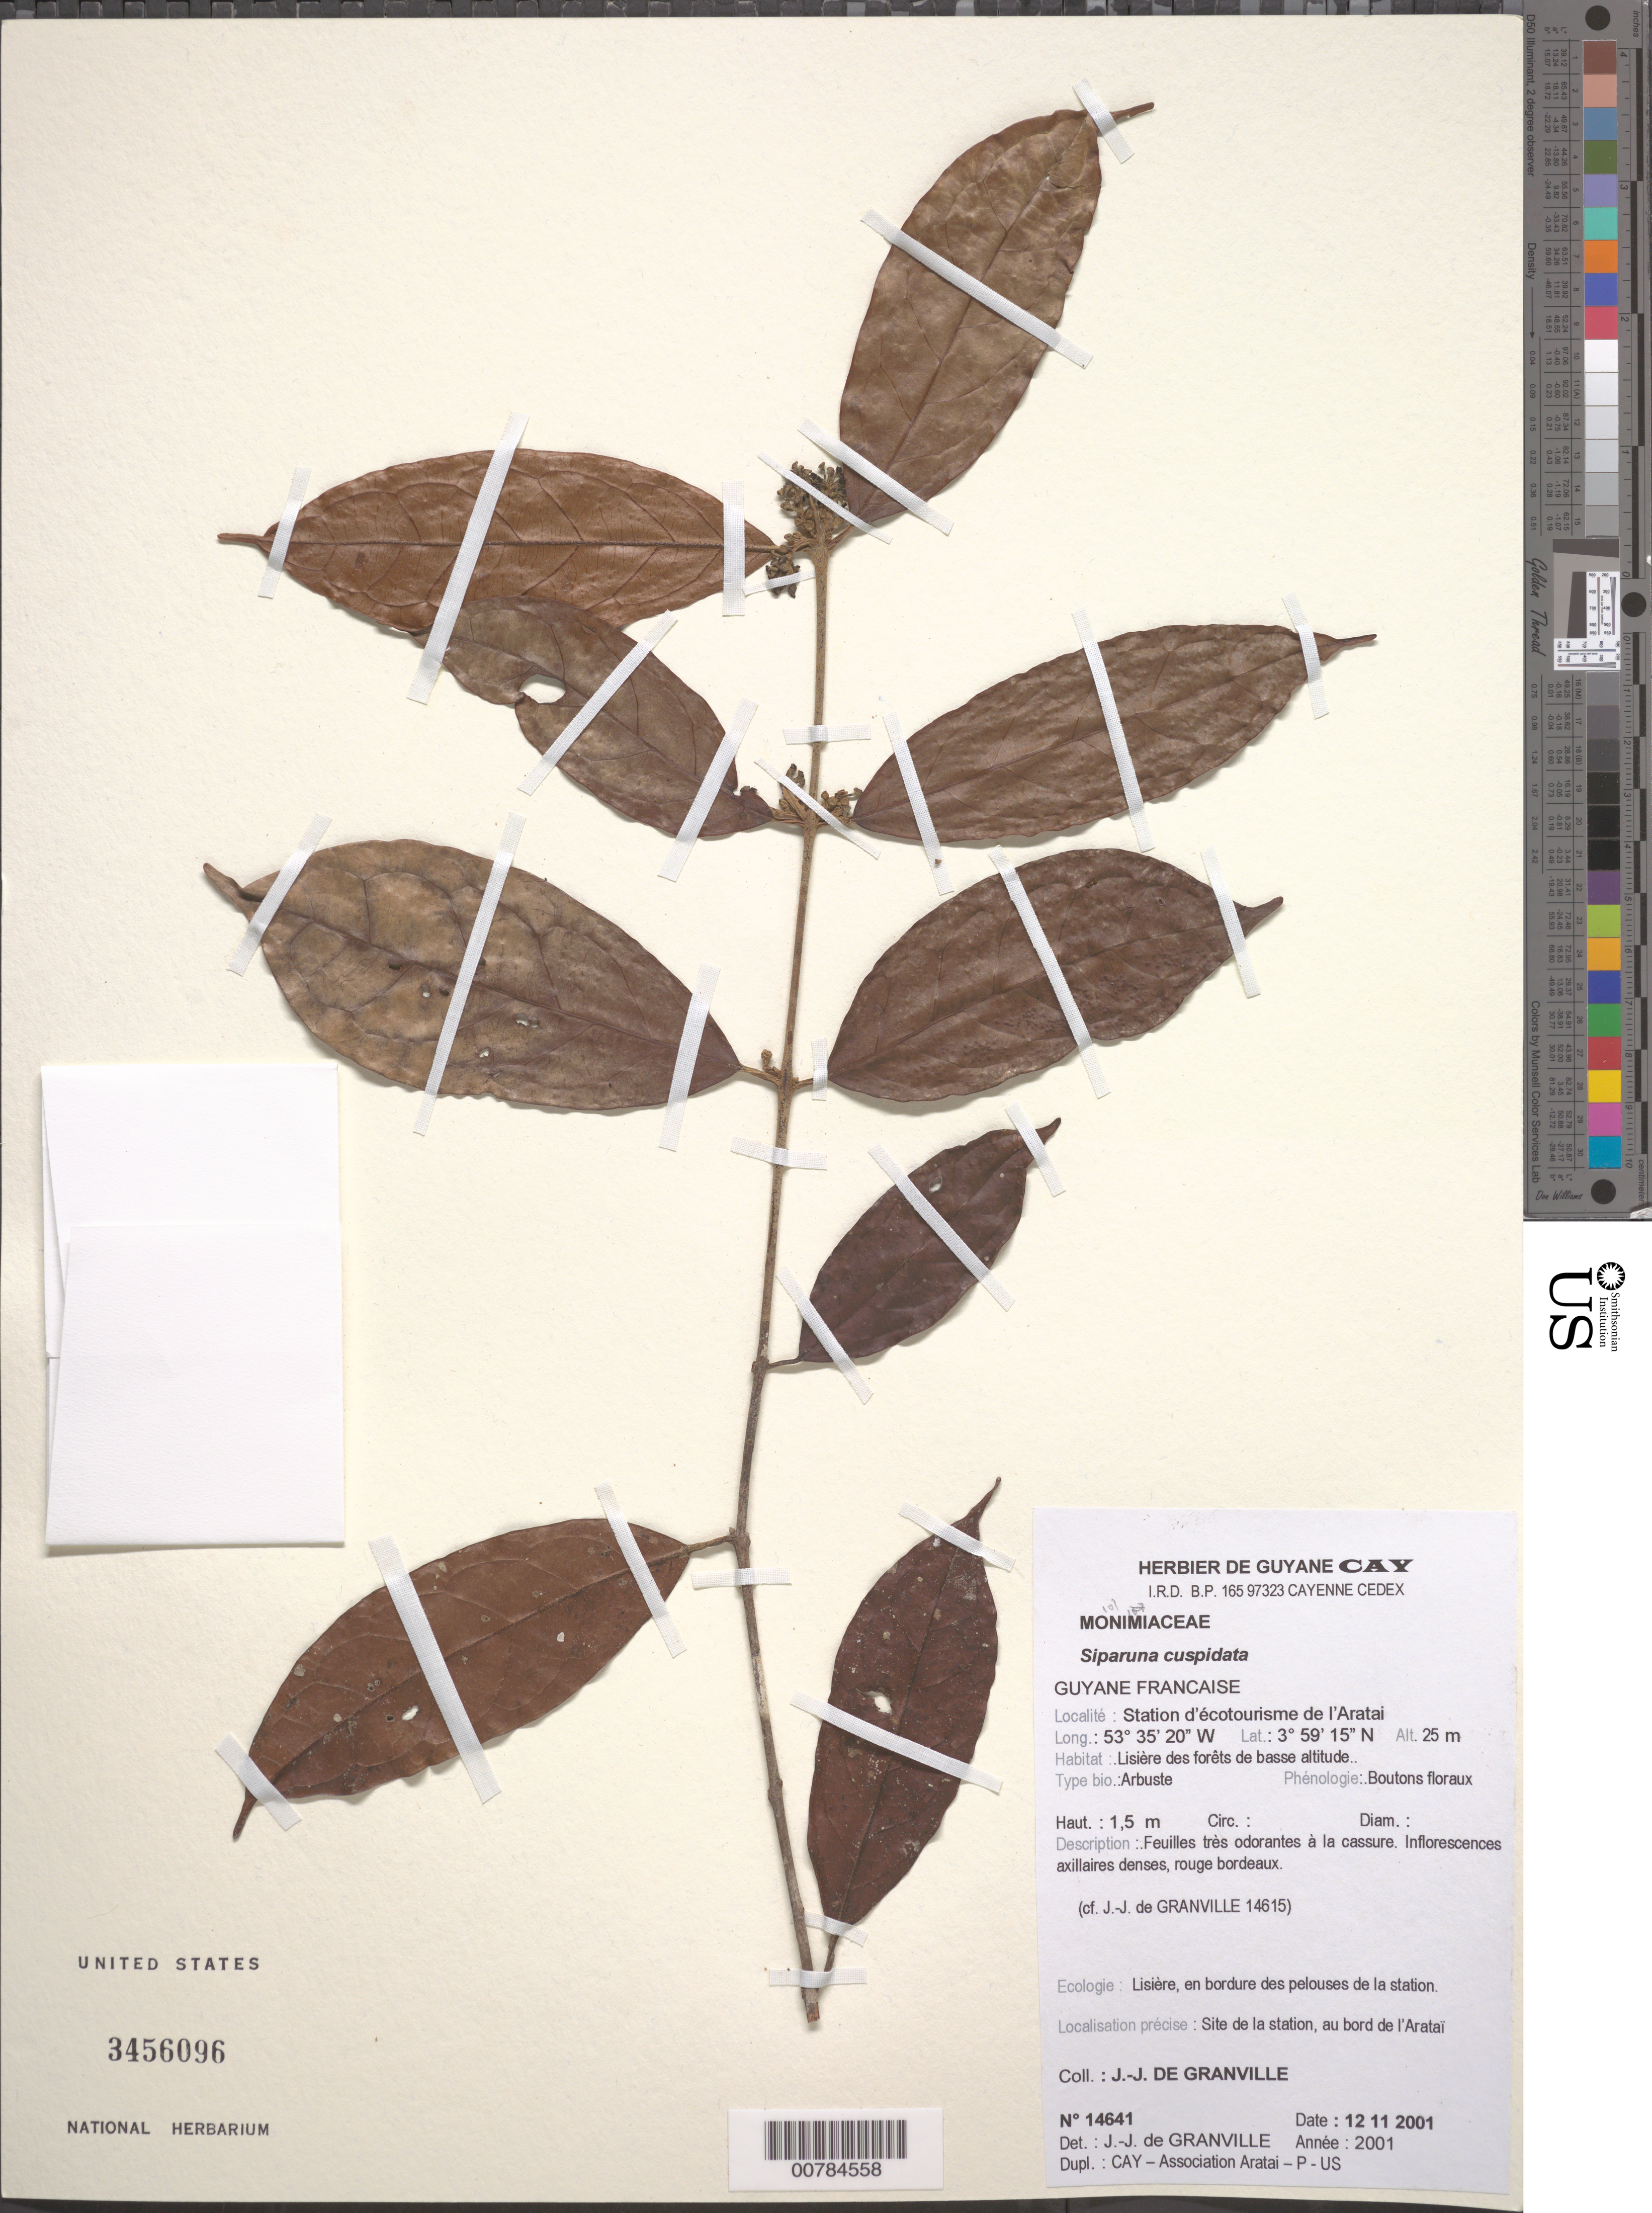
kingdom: Plantae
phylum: Tracheophyta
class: Magnoliopsida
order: Laurales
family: Siparunaceae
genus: Siparuna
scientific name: Siparuna cuspidata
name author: (Tul.) A. DC.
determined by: Granville, J. J. de, (CAY), Institut de Recherche pour le Developpement (IRD) (FRENCH GUIANA)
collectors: J.-J. de Granville & F. Crozier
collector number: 14641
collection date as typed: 12-Nov-01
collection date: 2001-11-12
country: French Guiana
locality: Station d'écotourisme de l'Aratai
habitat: Site de la station, au bord de l'Aratai; Lisière des forêts de basse altitude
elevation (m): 25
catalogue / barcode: US 3456096